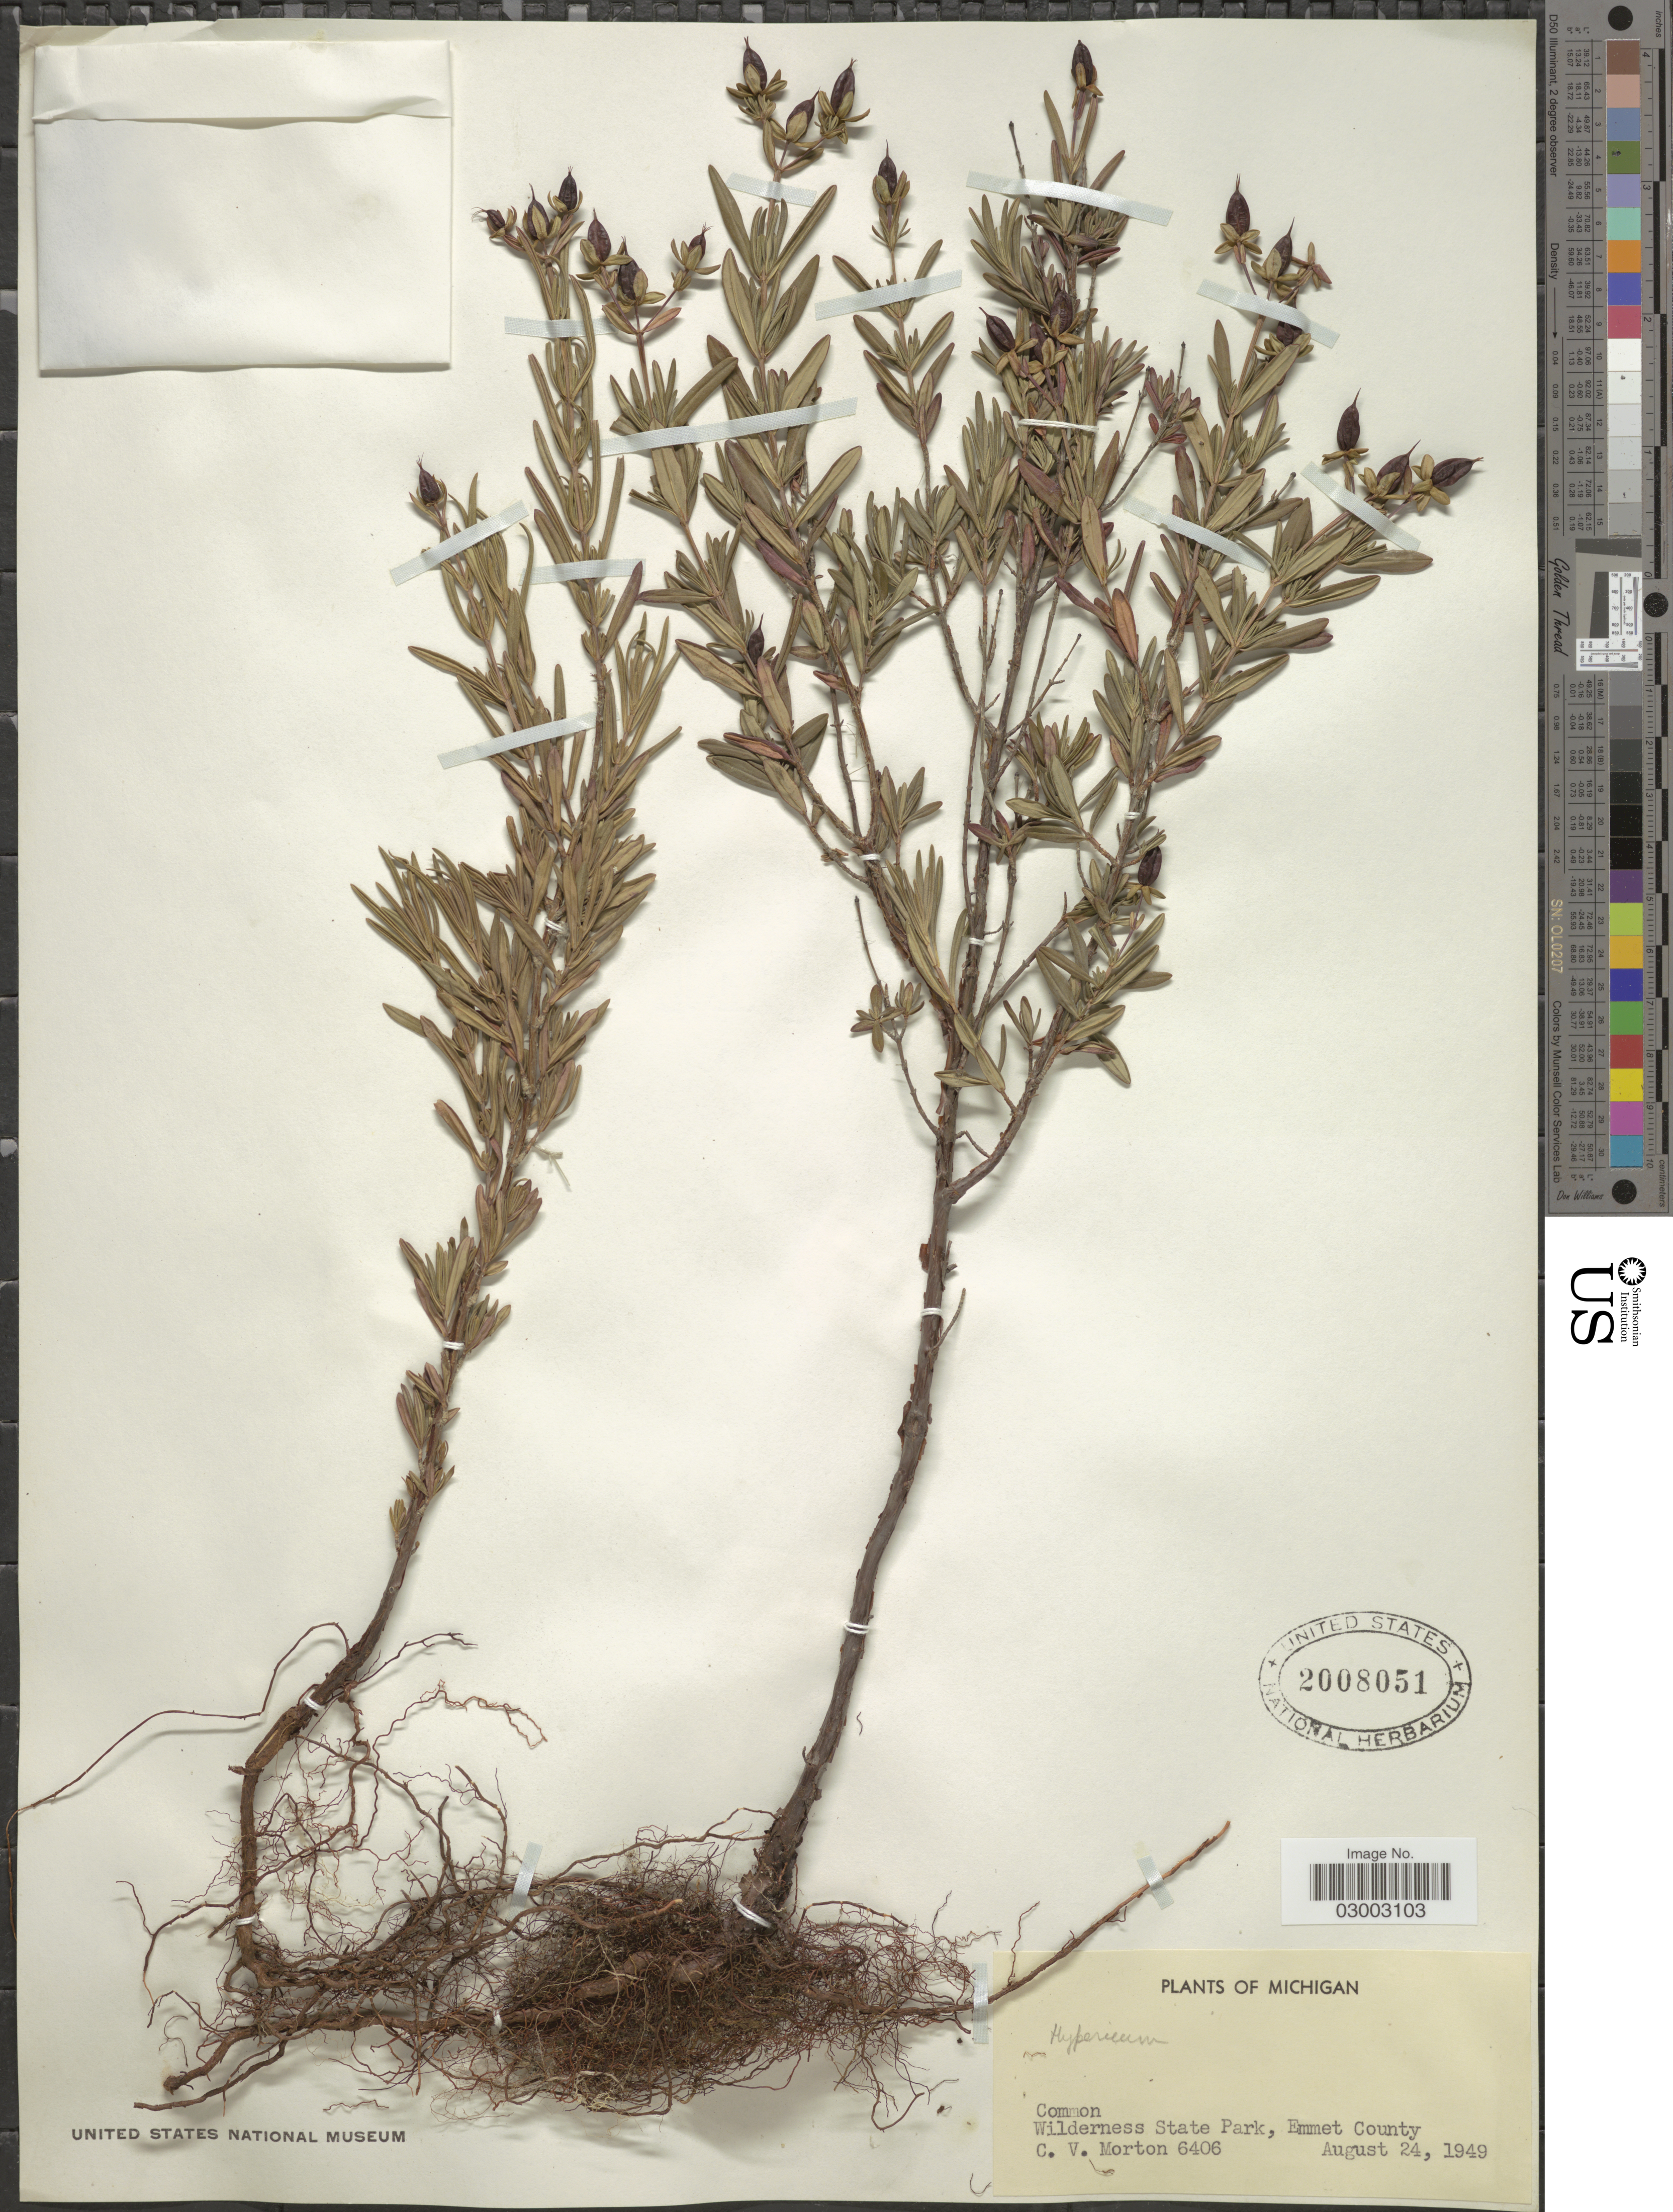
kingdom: Plantae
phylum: Tracheophyta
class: Magnoliopsida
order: Malpighiales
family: Hypericaceae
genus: Hypericum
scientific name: Hypericum sp.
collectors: C. V. Morton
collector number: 6406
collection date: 1949-08-24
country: United States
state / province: Michigan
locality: Wilderness State Park, Emmet County.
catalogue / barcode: US 2008051